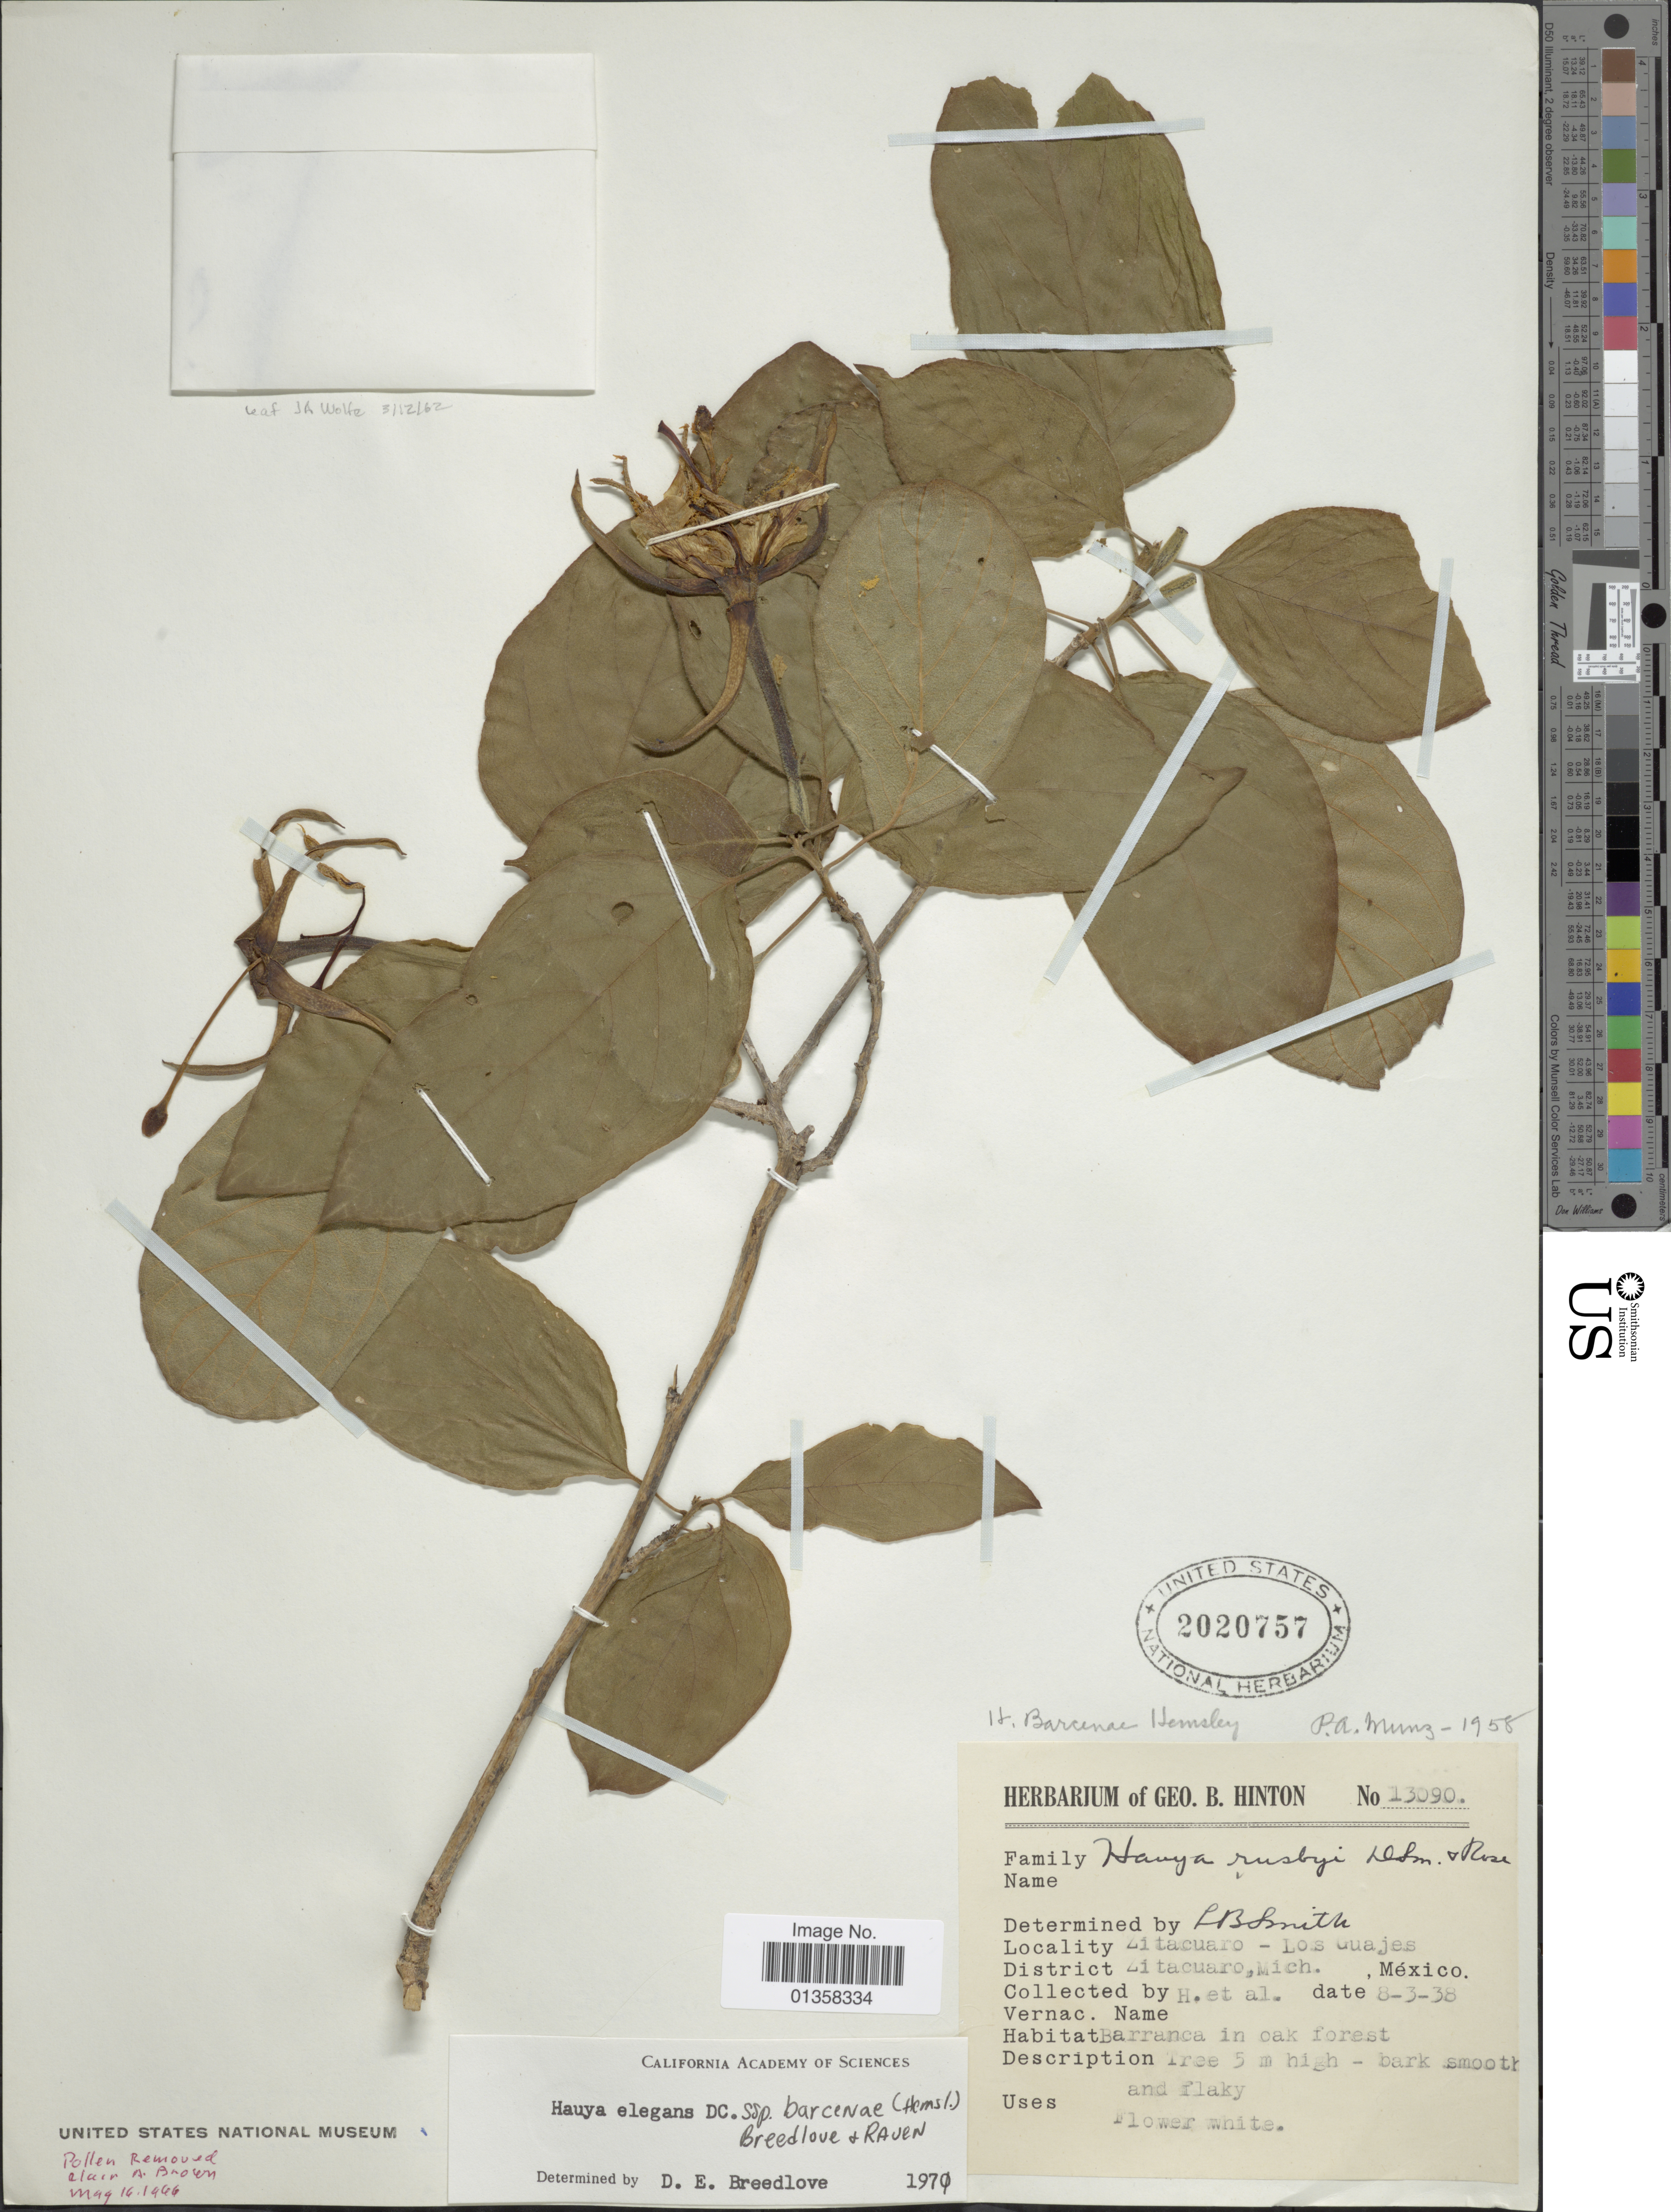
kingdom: Plantae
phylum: Tracheophyta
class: Magnoliopsida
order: Myrtales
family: Onagraceae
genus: Hauya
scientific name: Hauya elegans subsp. barcenae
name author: (Hemsl.) P.H. Raven & Breedlove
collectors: G. B. Hinton & et al.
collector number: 13090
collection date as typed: Transcribed d/m/y: 8/3/38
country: Mexico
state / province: Michoacan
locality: Zitacuaro - Los Guajes, District Zitacuaro, Mich.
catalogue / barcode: US 2020757